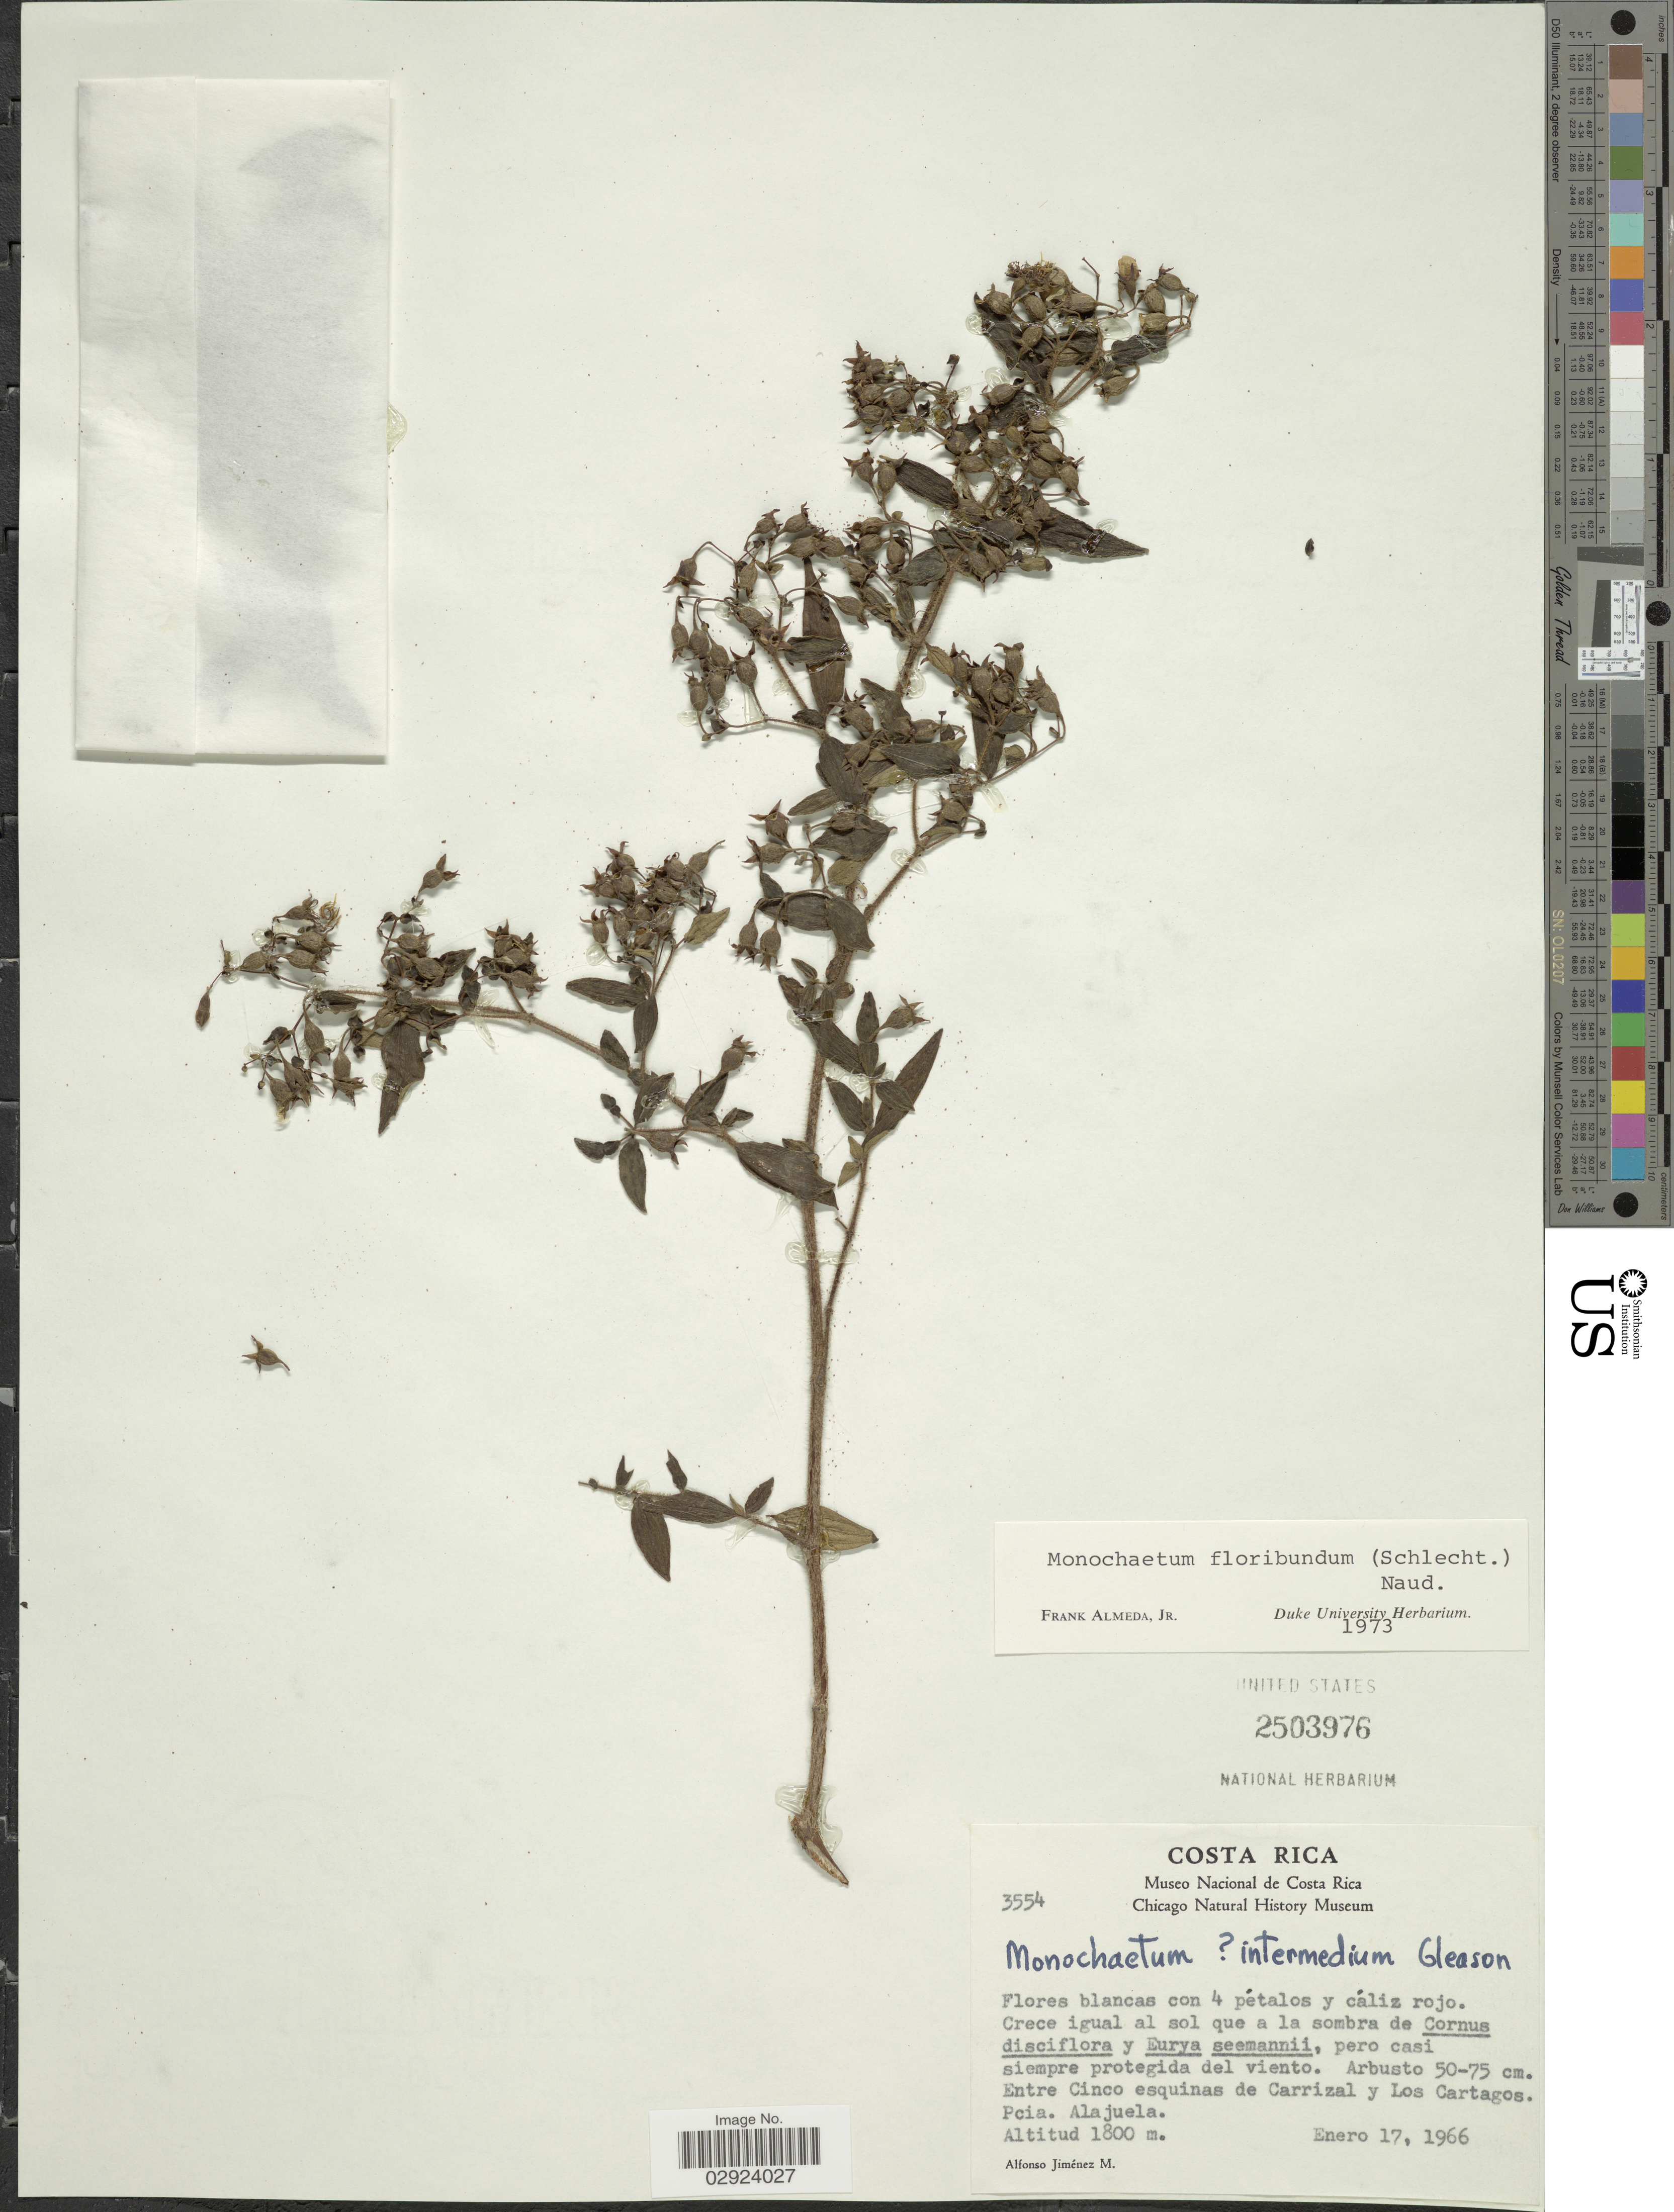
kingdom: Plantae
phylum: Tracheophyta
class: Magnoliopsida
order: Myrtales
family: Melastomataceae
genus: Monochaetum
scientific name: Monochaetum floribundum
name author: (Schltdl.) Naudin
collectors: A. Jimenez M.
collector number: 3554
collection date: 1966-01-17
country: Costa Rica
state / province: Alajuela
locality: Entre Cinco esquinas de Carrizal y Los Cartagos.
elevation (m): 1800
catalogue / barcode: US 2503976